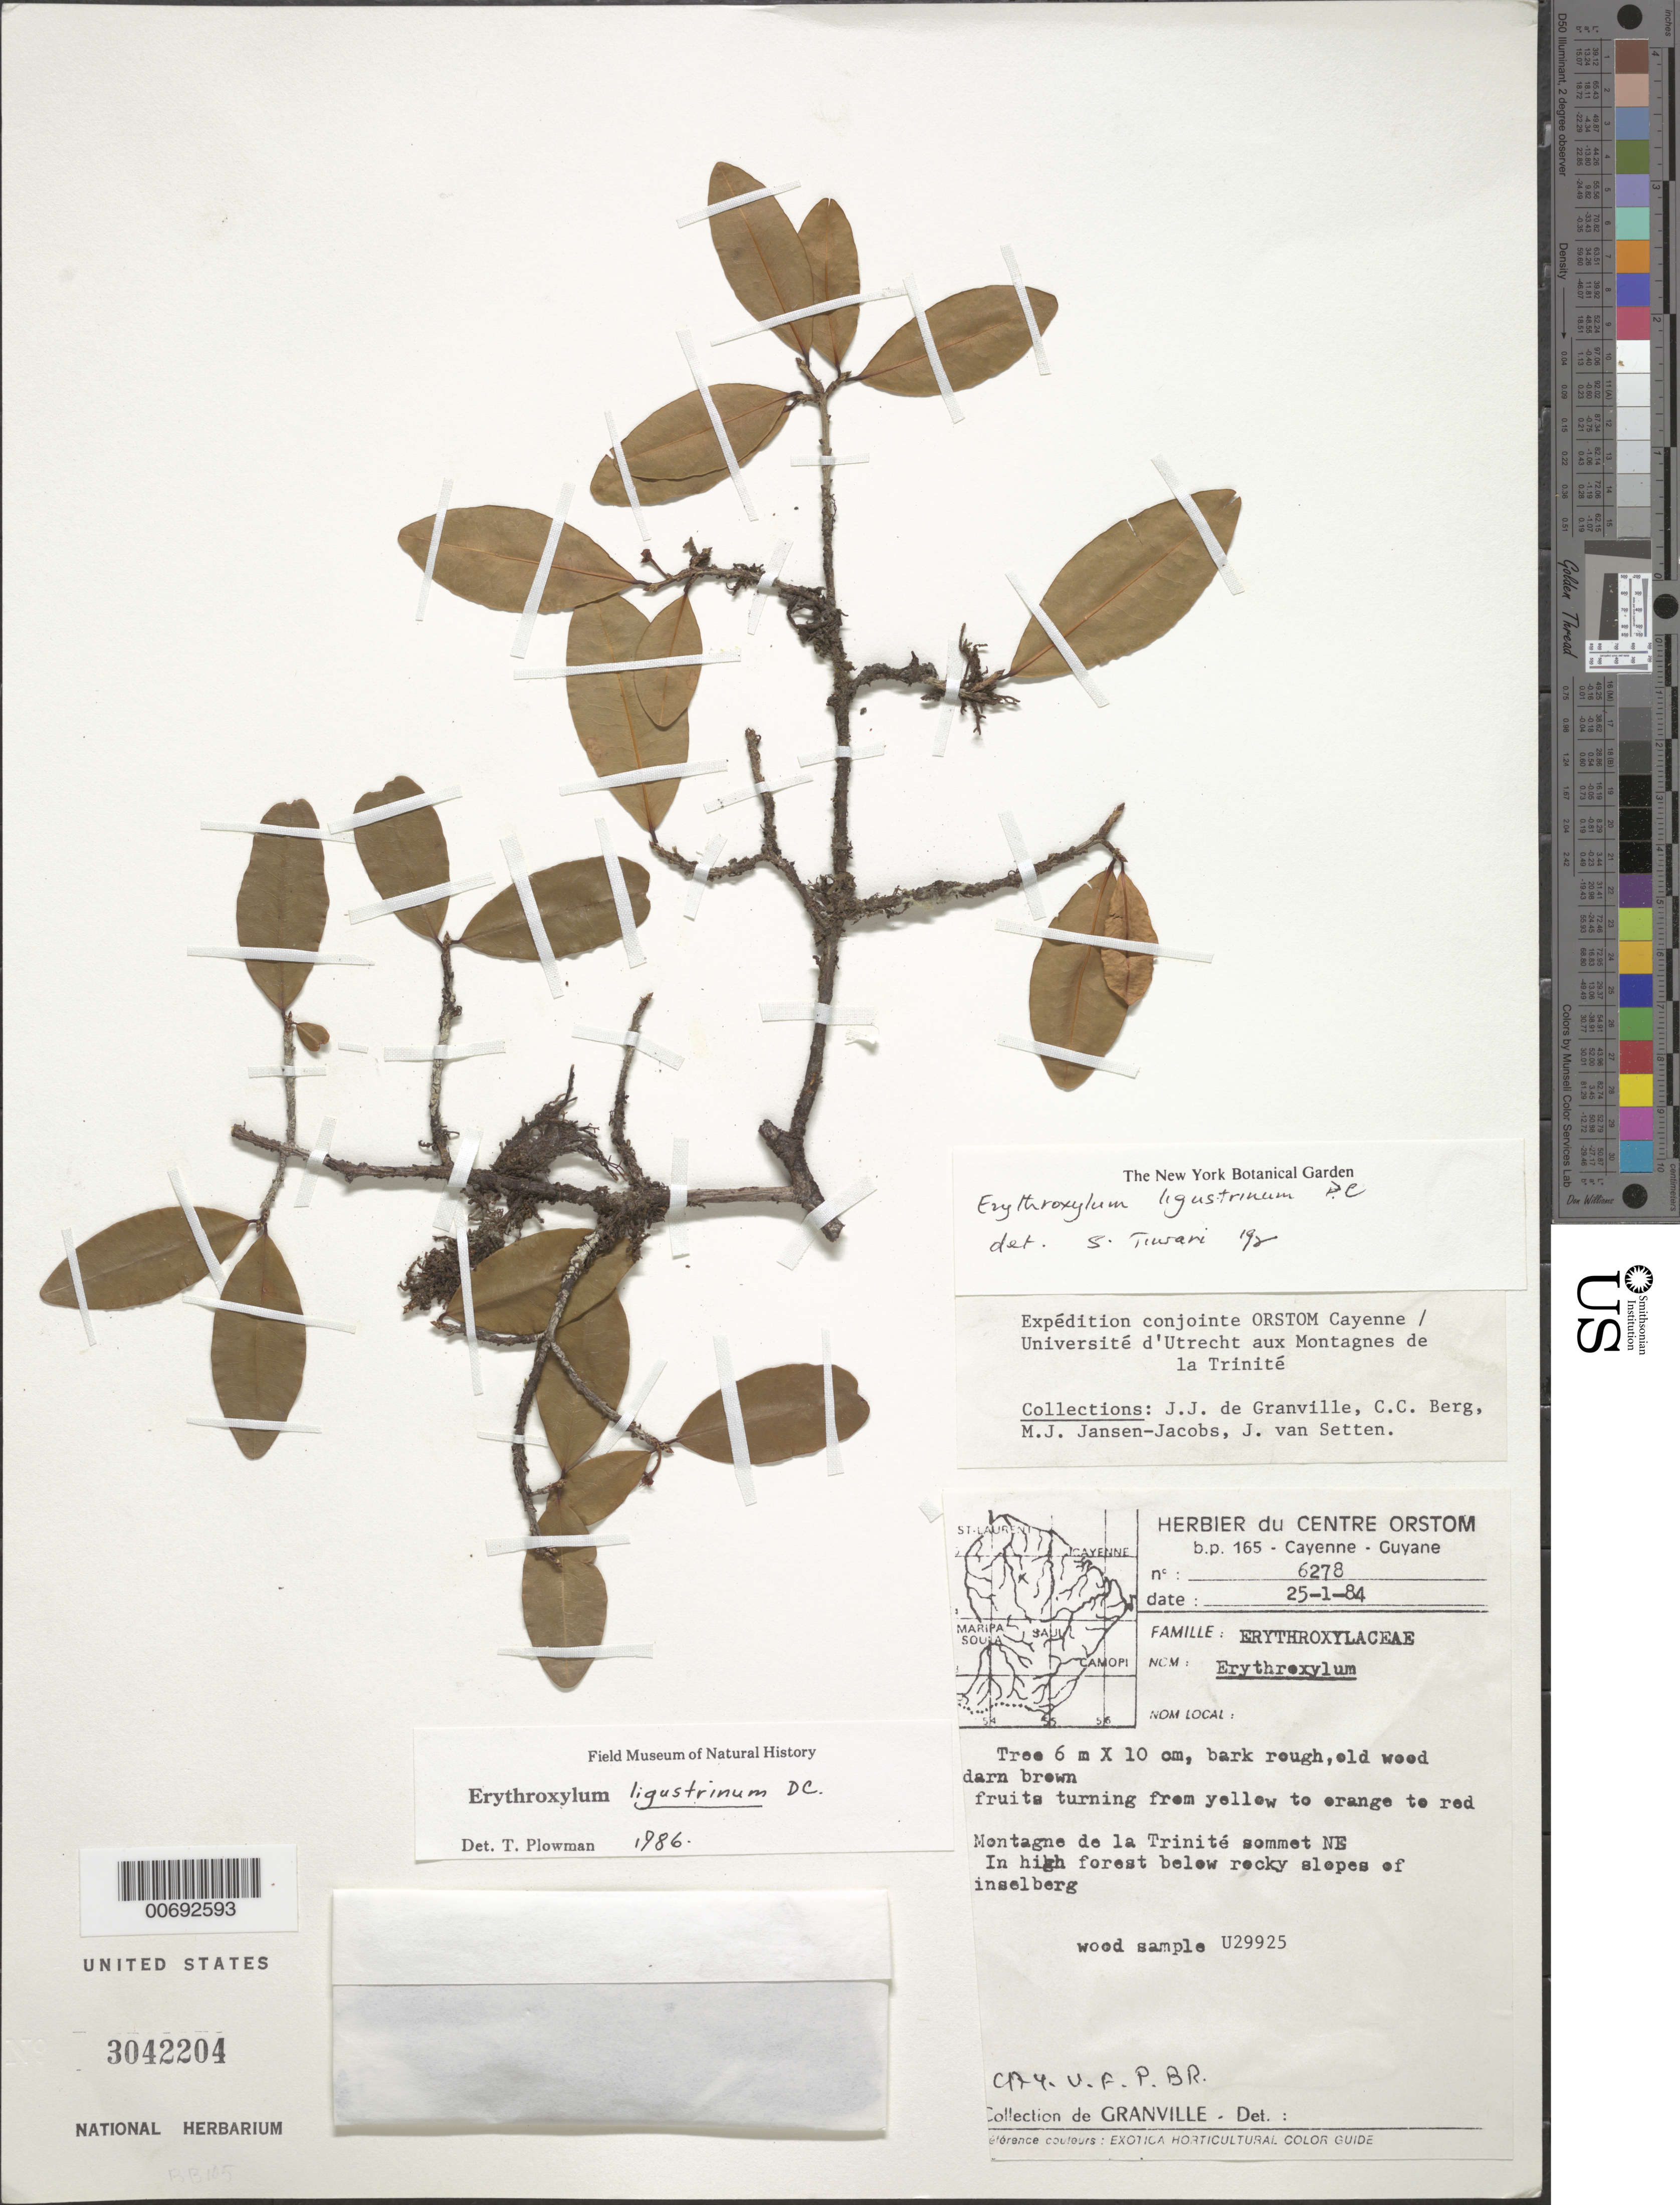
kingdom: Plantae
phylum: Tracheophyta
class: Magnoliopsida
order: Malpighiales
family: Erythroxylaceae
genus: Erythroxylum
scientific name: Erythroxylum ligustrinum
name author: DC.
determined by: Tiwari, S.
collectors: J.-J. de Granville, C. C. Berg, M. J. Jansen-Jacobs & J. van Setten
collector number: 6278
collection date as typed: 25-Jan-84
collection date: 1984-01-25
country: French Guiana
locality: Montagnes de la Trinité, sommet NE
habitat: High forest below rocky slopes of inselberg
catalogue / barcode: US 3042204